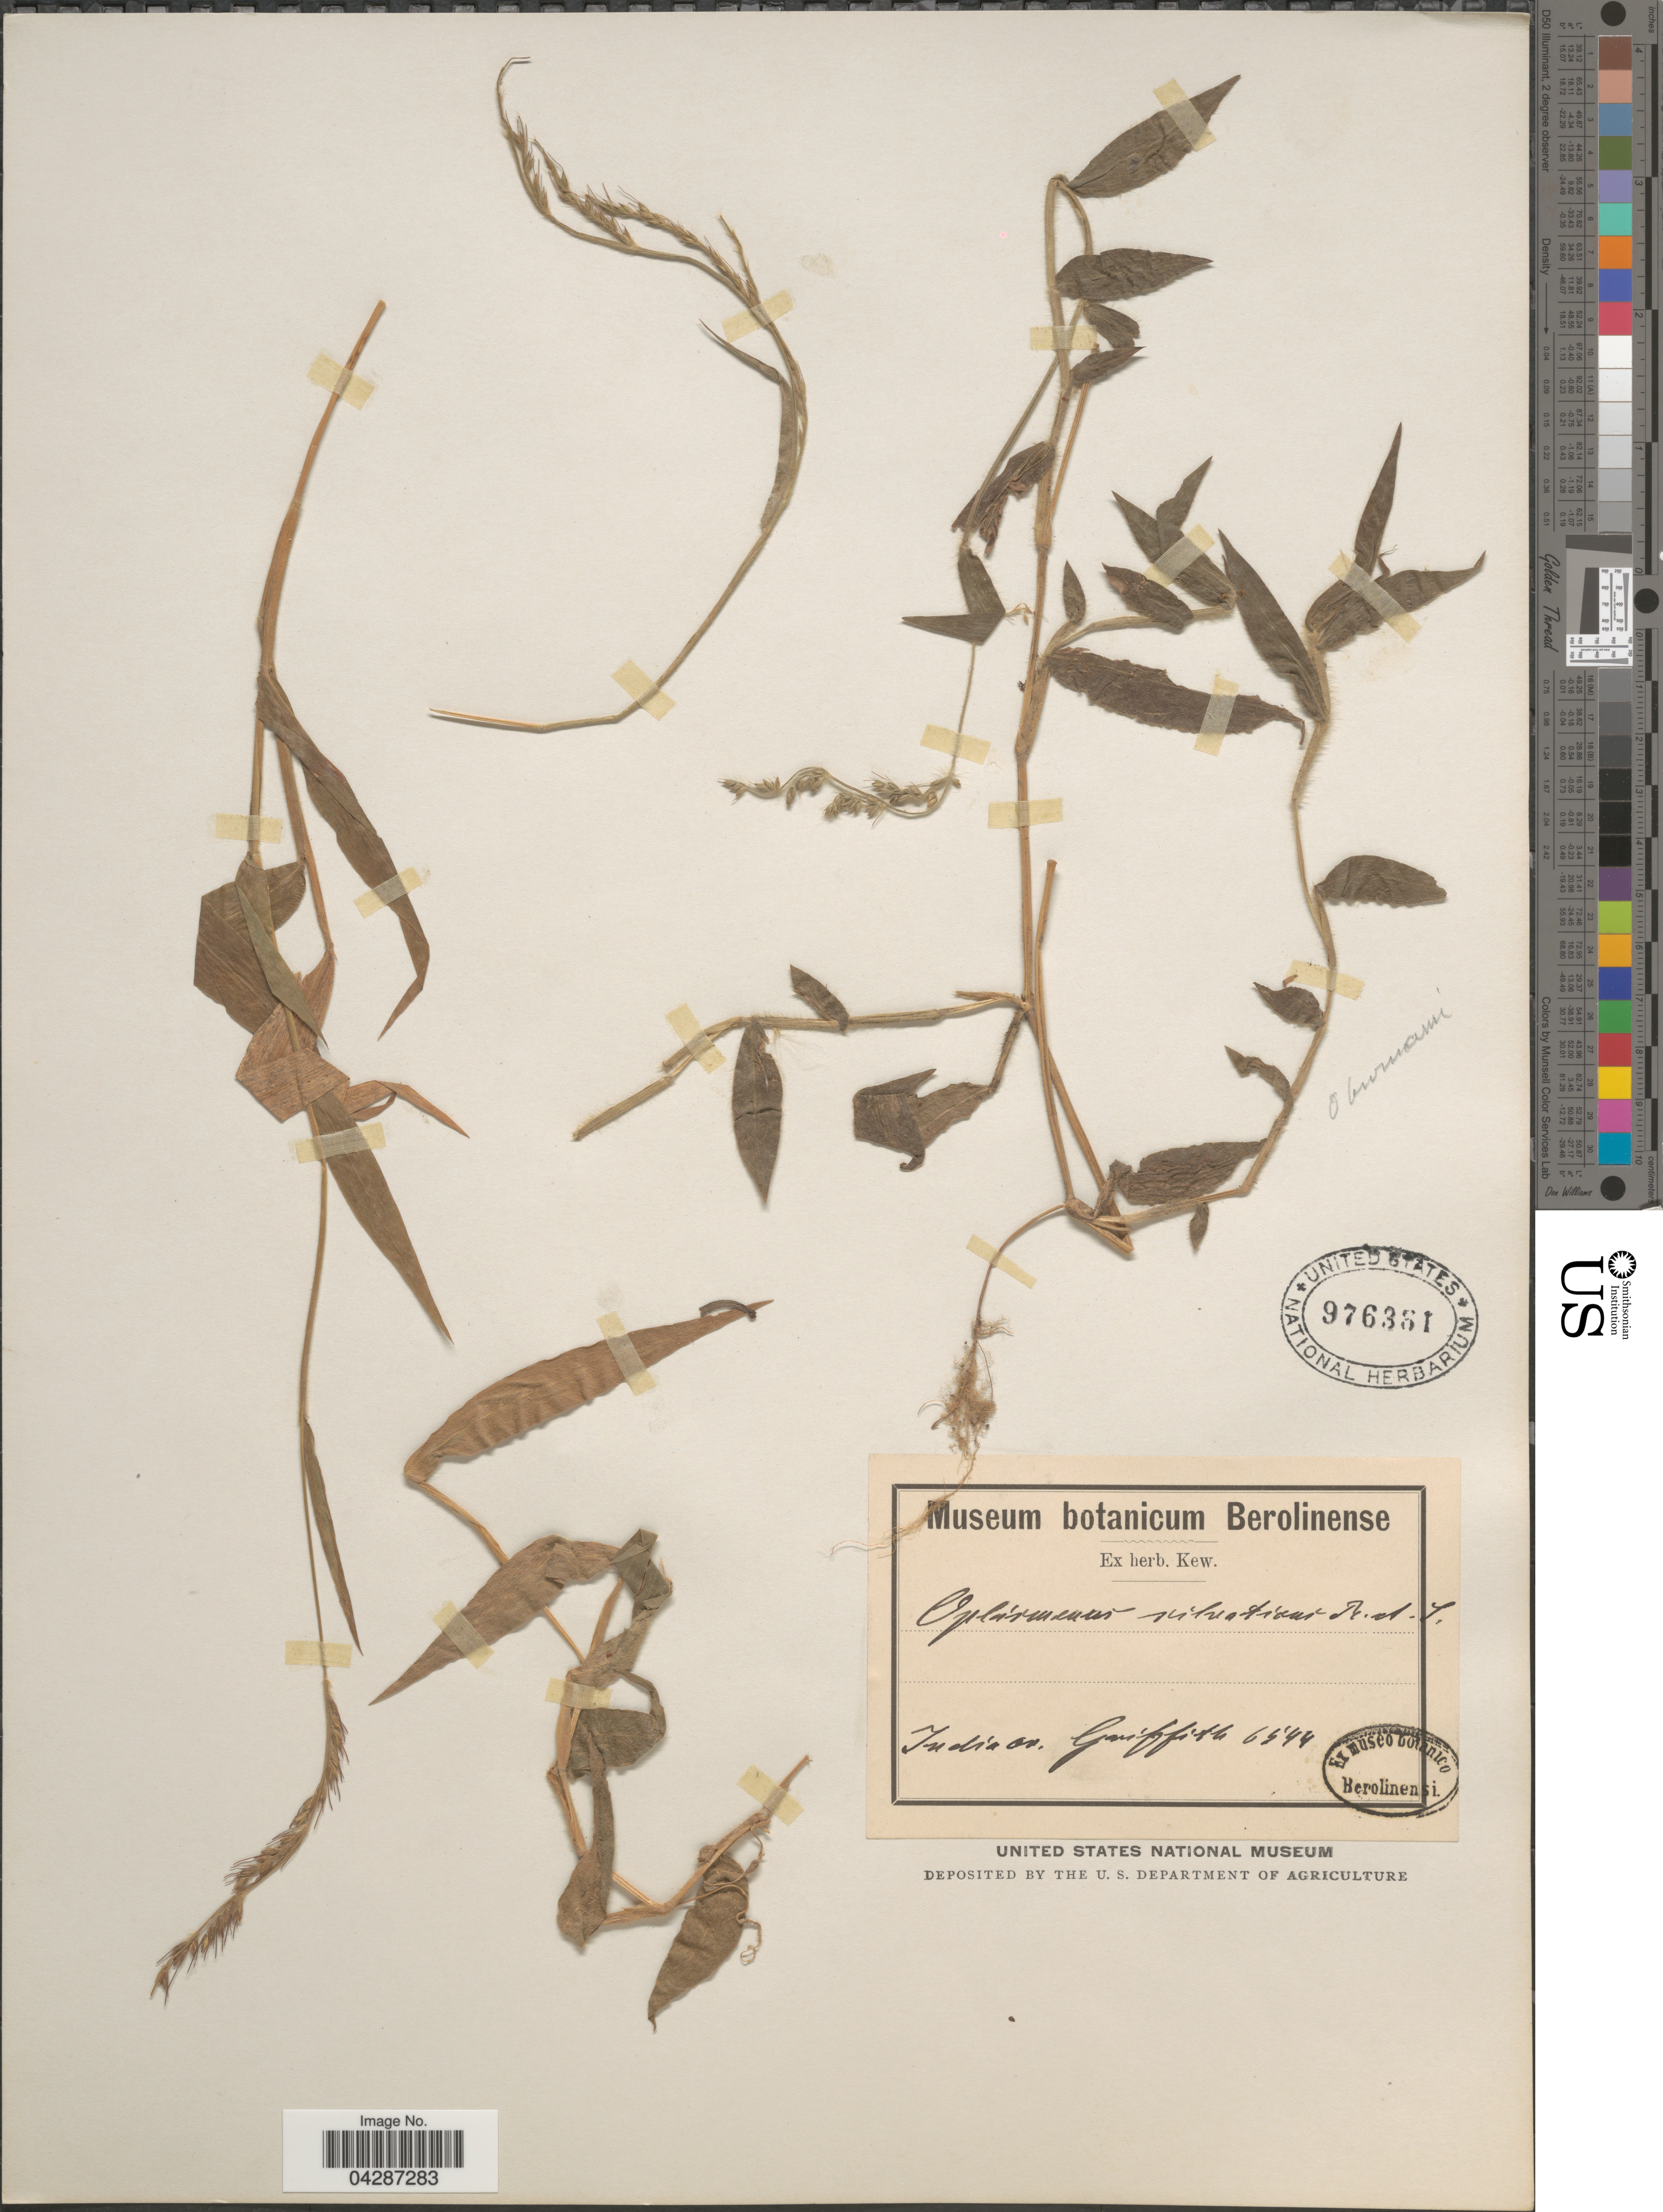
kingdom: Plantae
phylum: Tracheophyta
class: Liliopsida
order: Poales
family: Poaceae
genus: Oplismenus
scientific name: Oplismenus compositus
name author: (L.) P. Beauv.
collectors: -. Griffith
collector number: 6544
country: India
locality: India or.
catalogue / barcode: US 976361